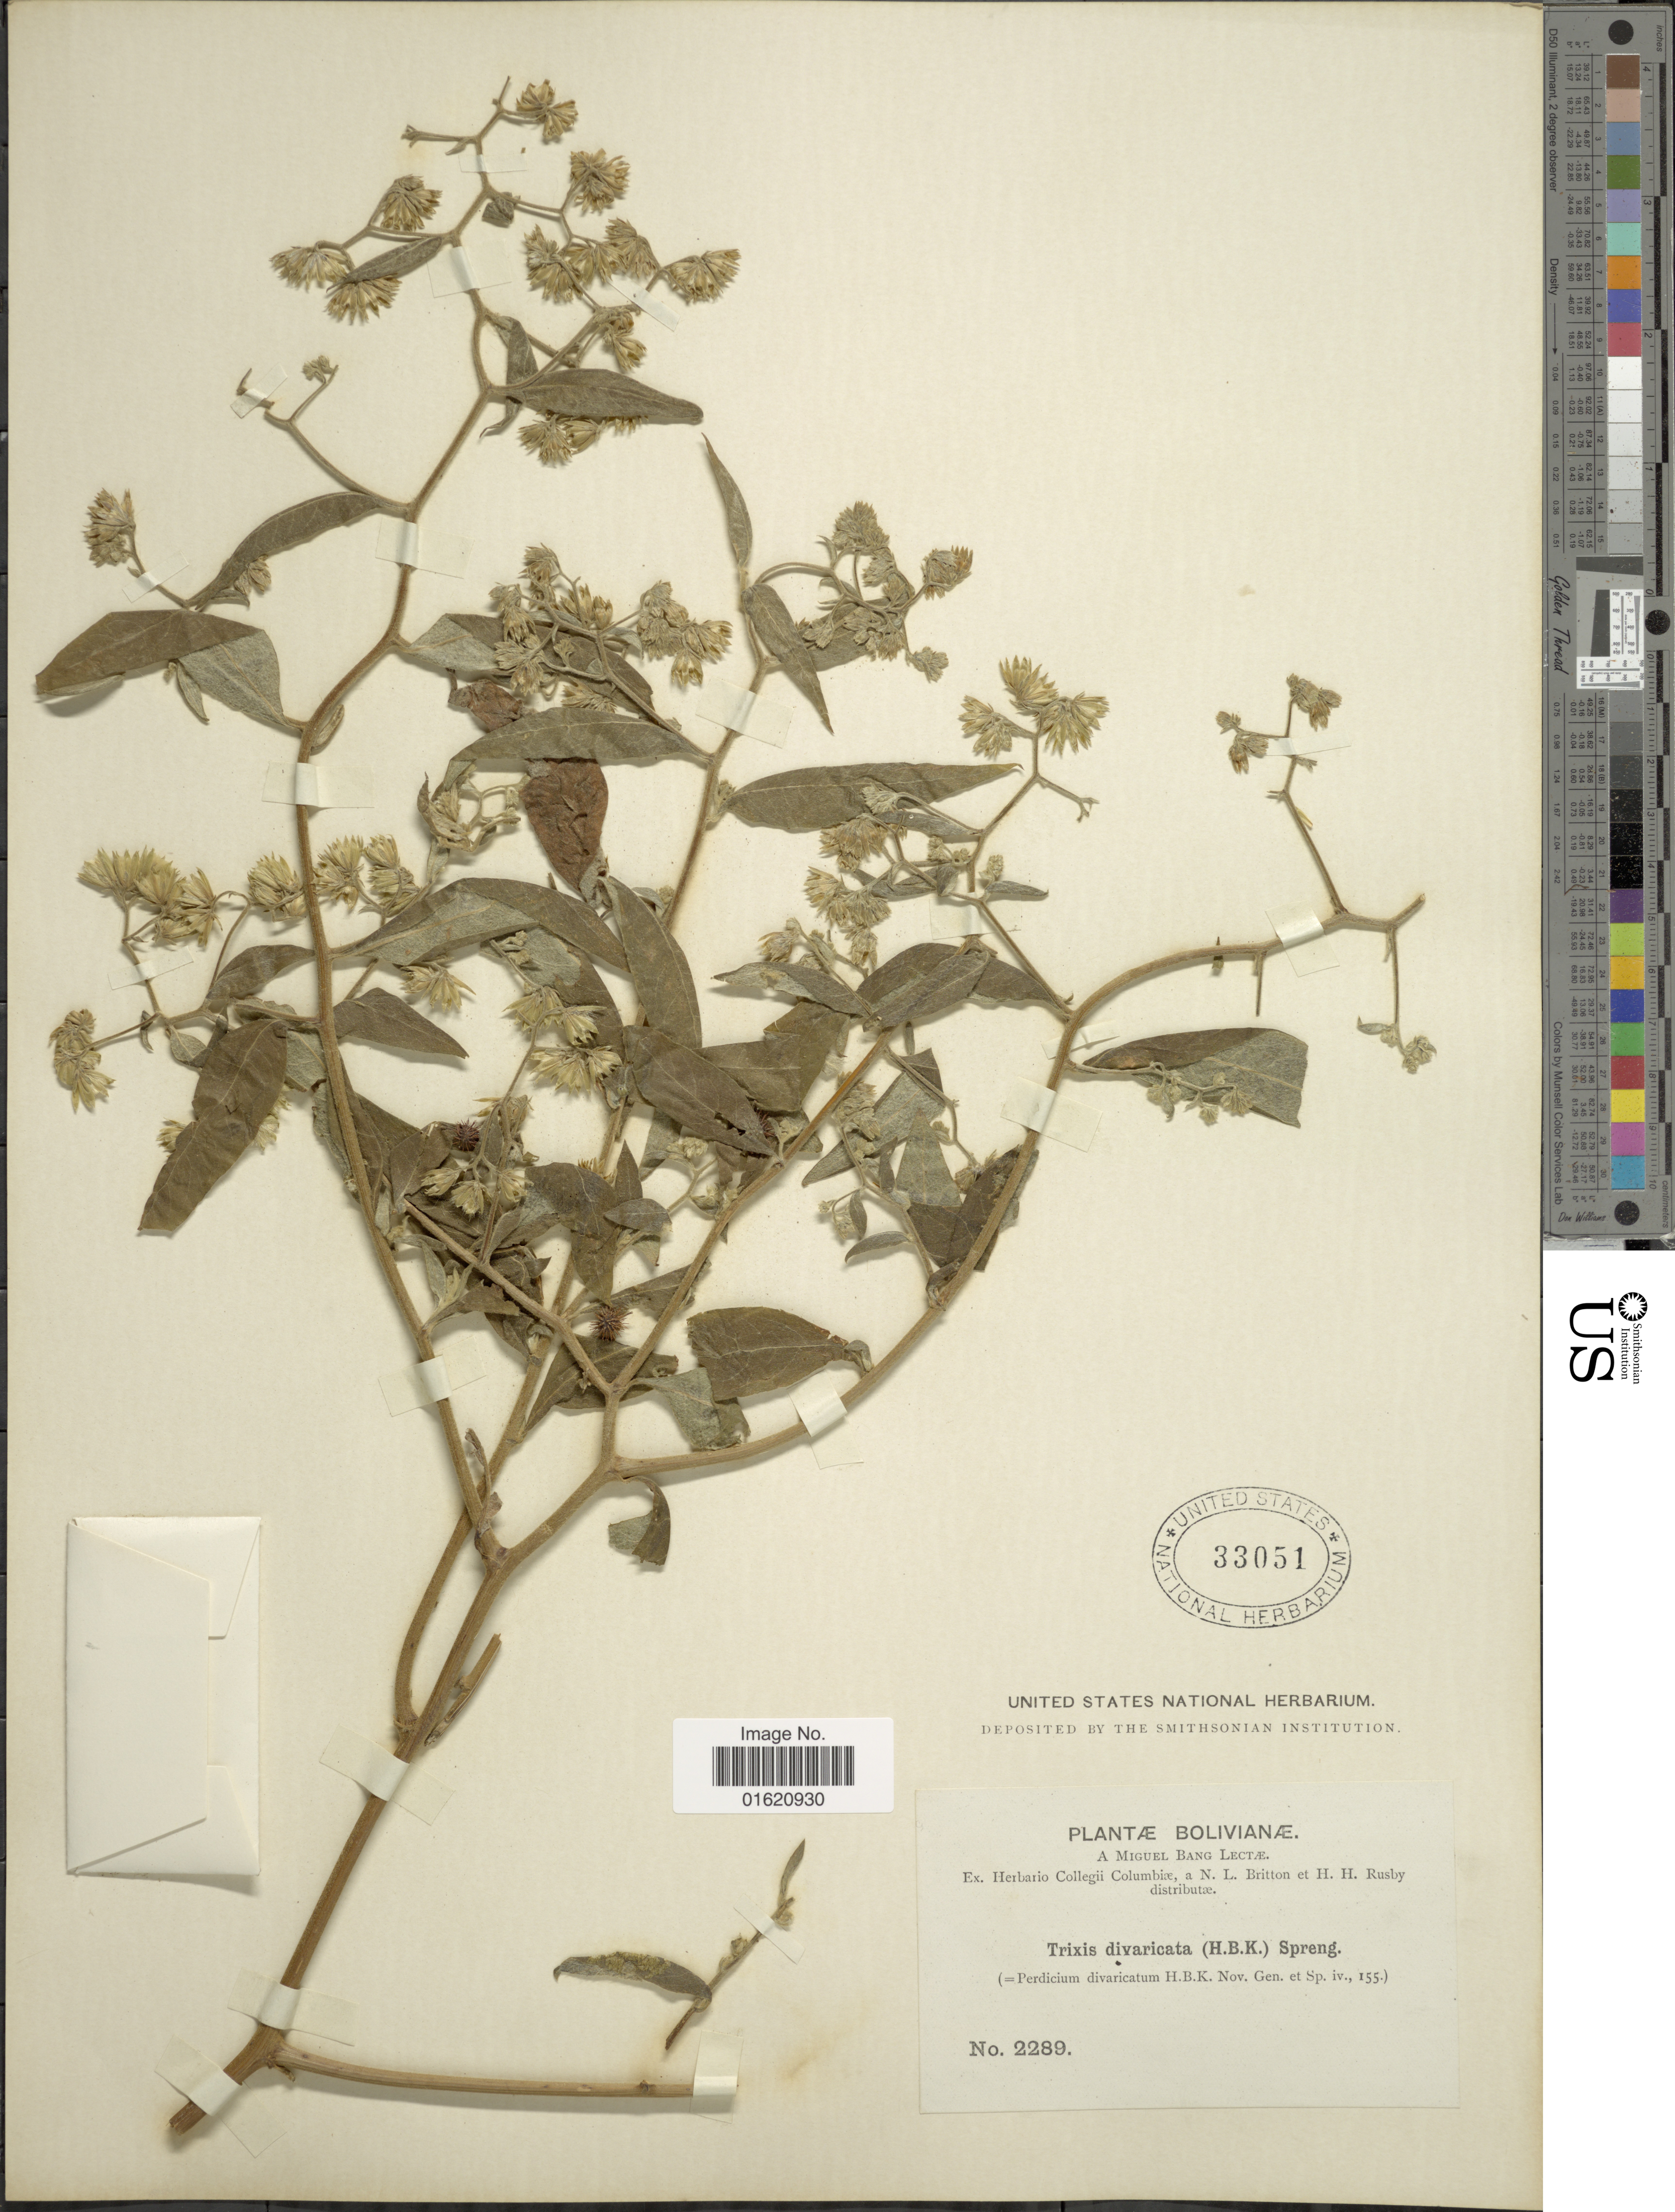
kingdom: Plantae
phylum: Tracheophyta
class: Magnoliopsida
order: Asterales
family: Asteraceae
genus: Trixis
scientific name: Trixis antimenorrhoea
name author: (Schrank) Mart. ex Kuntze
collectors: M. Bang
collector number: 2289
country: Bolivia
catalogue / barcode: US 33051